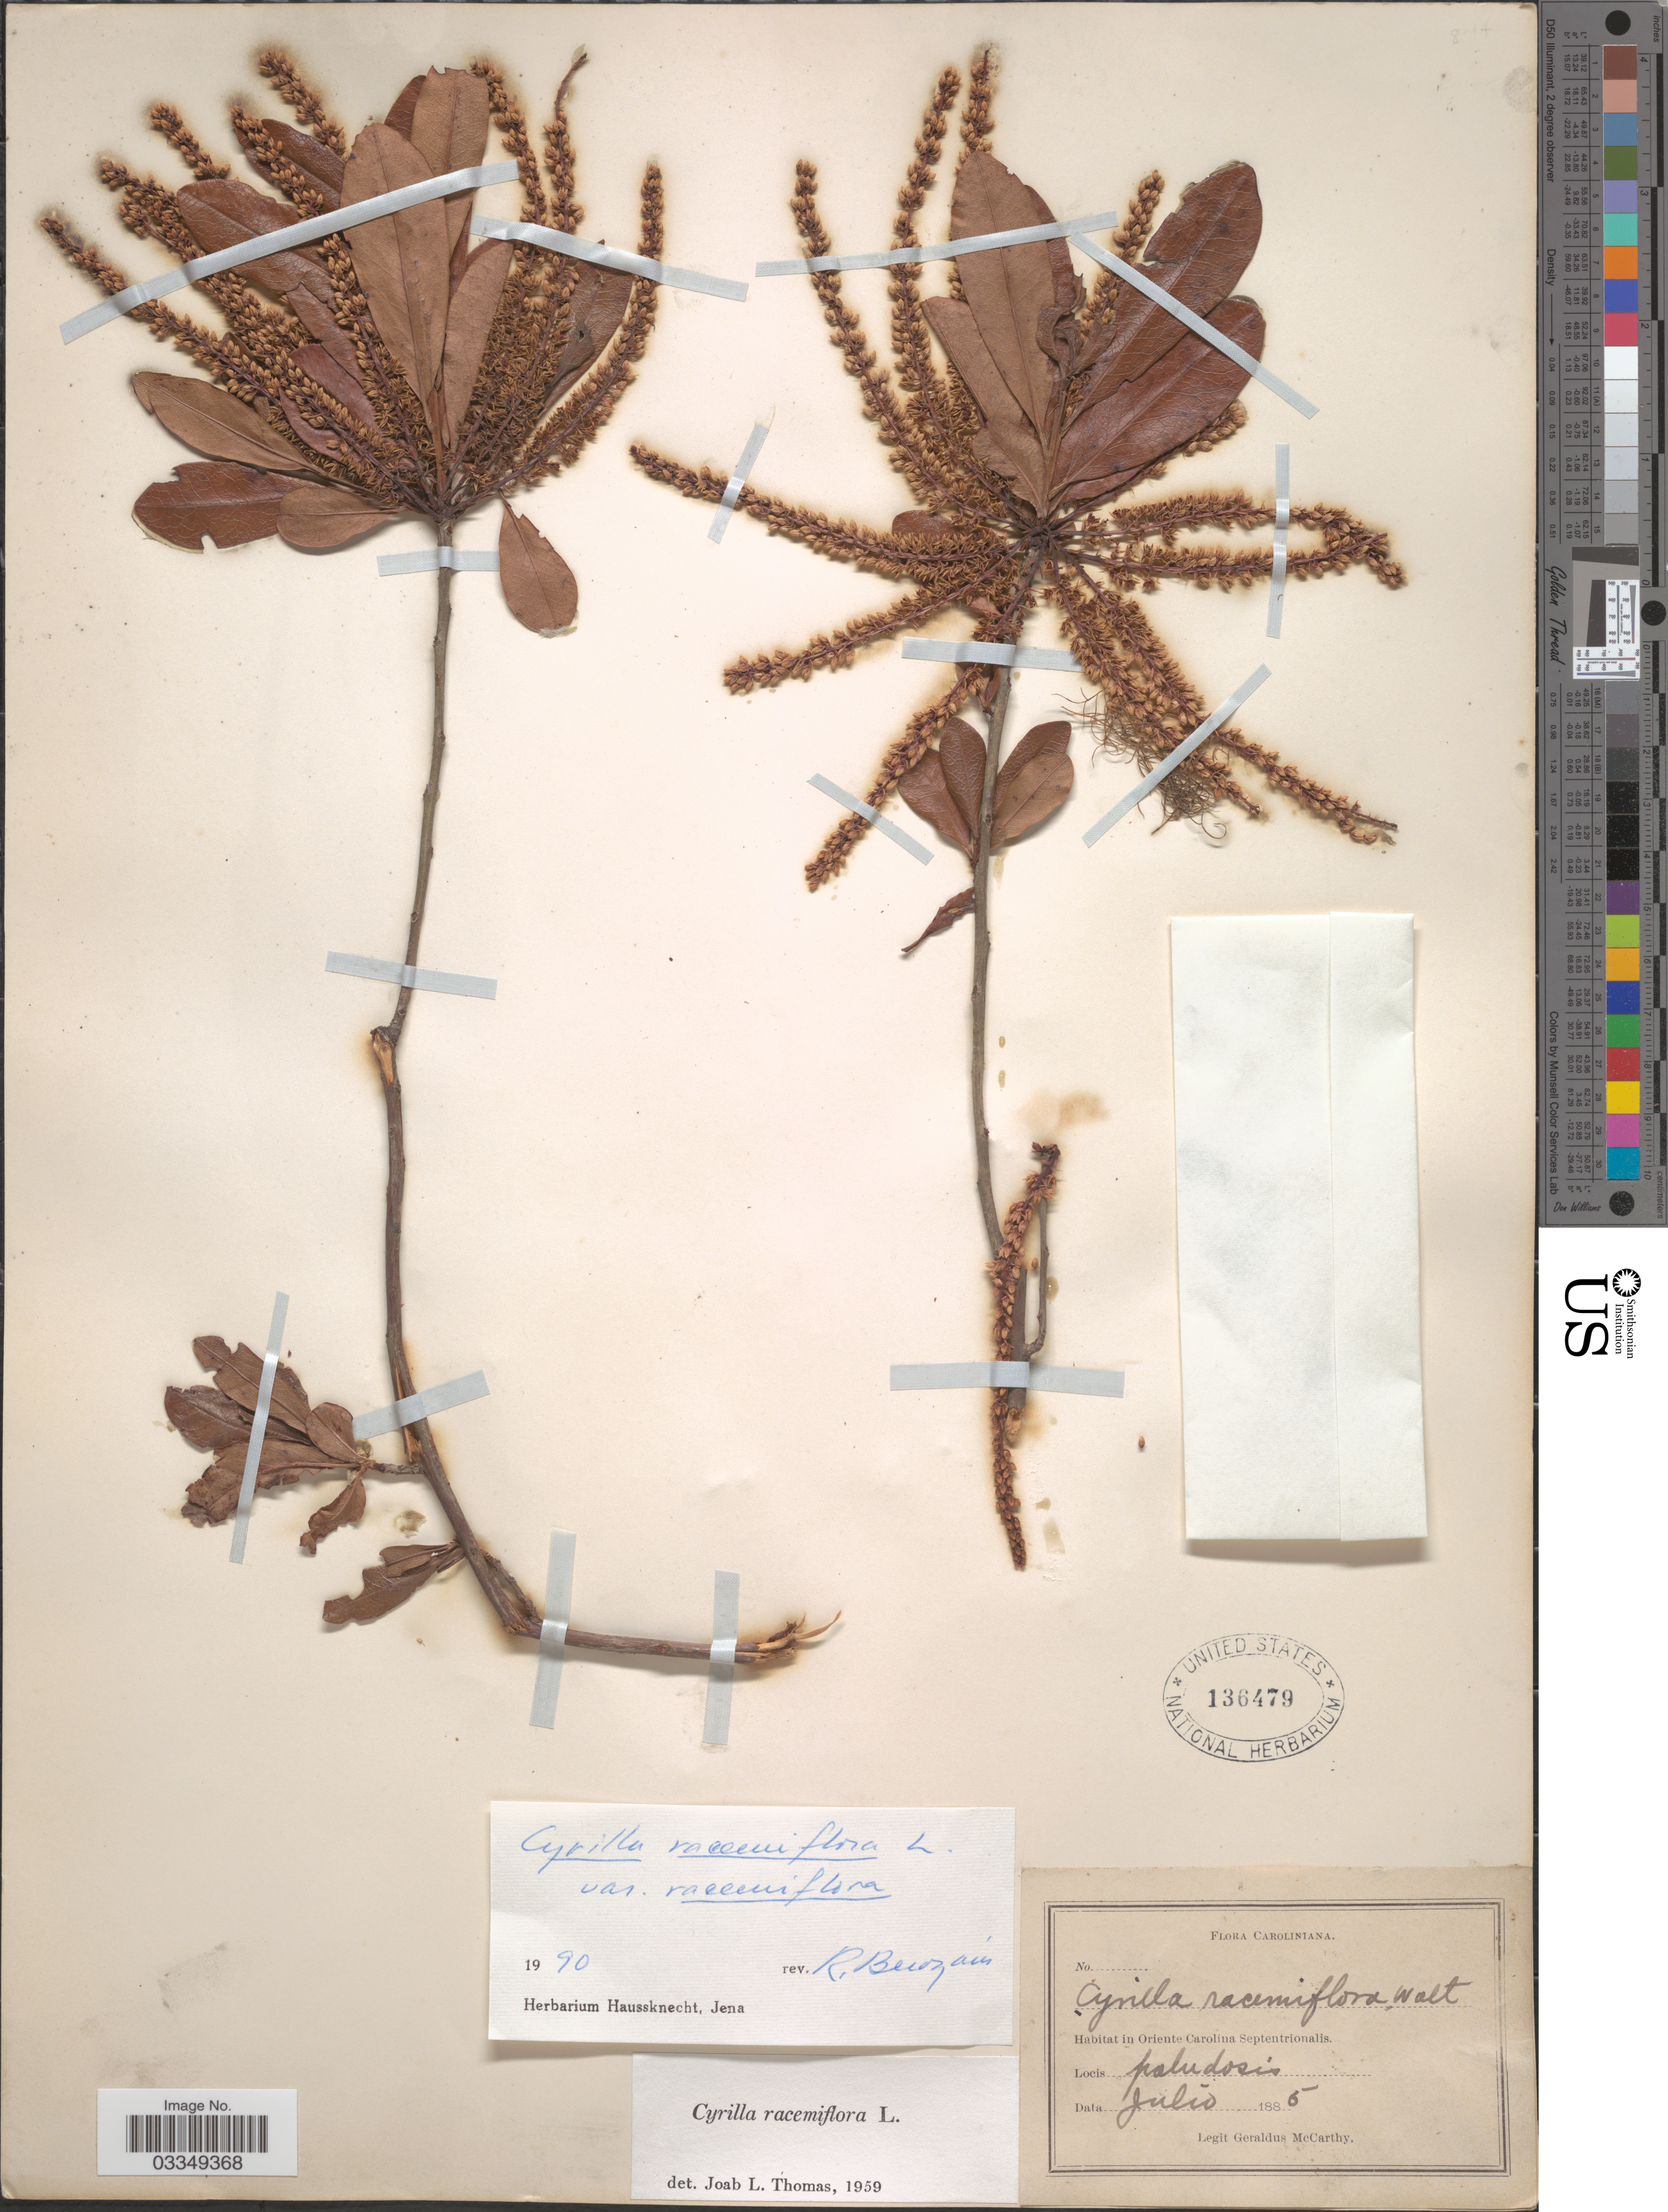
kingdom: Plantae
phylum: Tracheophyta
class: Magnoliopsida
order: Ericales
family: Cyrillaceae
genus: Cyrilla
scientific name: Cyrilla racemiflora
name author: L.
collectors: M. McCarthy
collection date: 1885-07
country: United States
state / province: North Carolina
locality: Caroliniana. Oriente Carolina Septentrionalis.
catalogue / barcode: US 136479